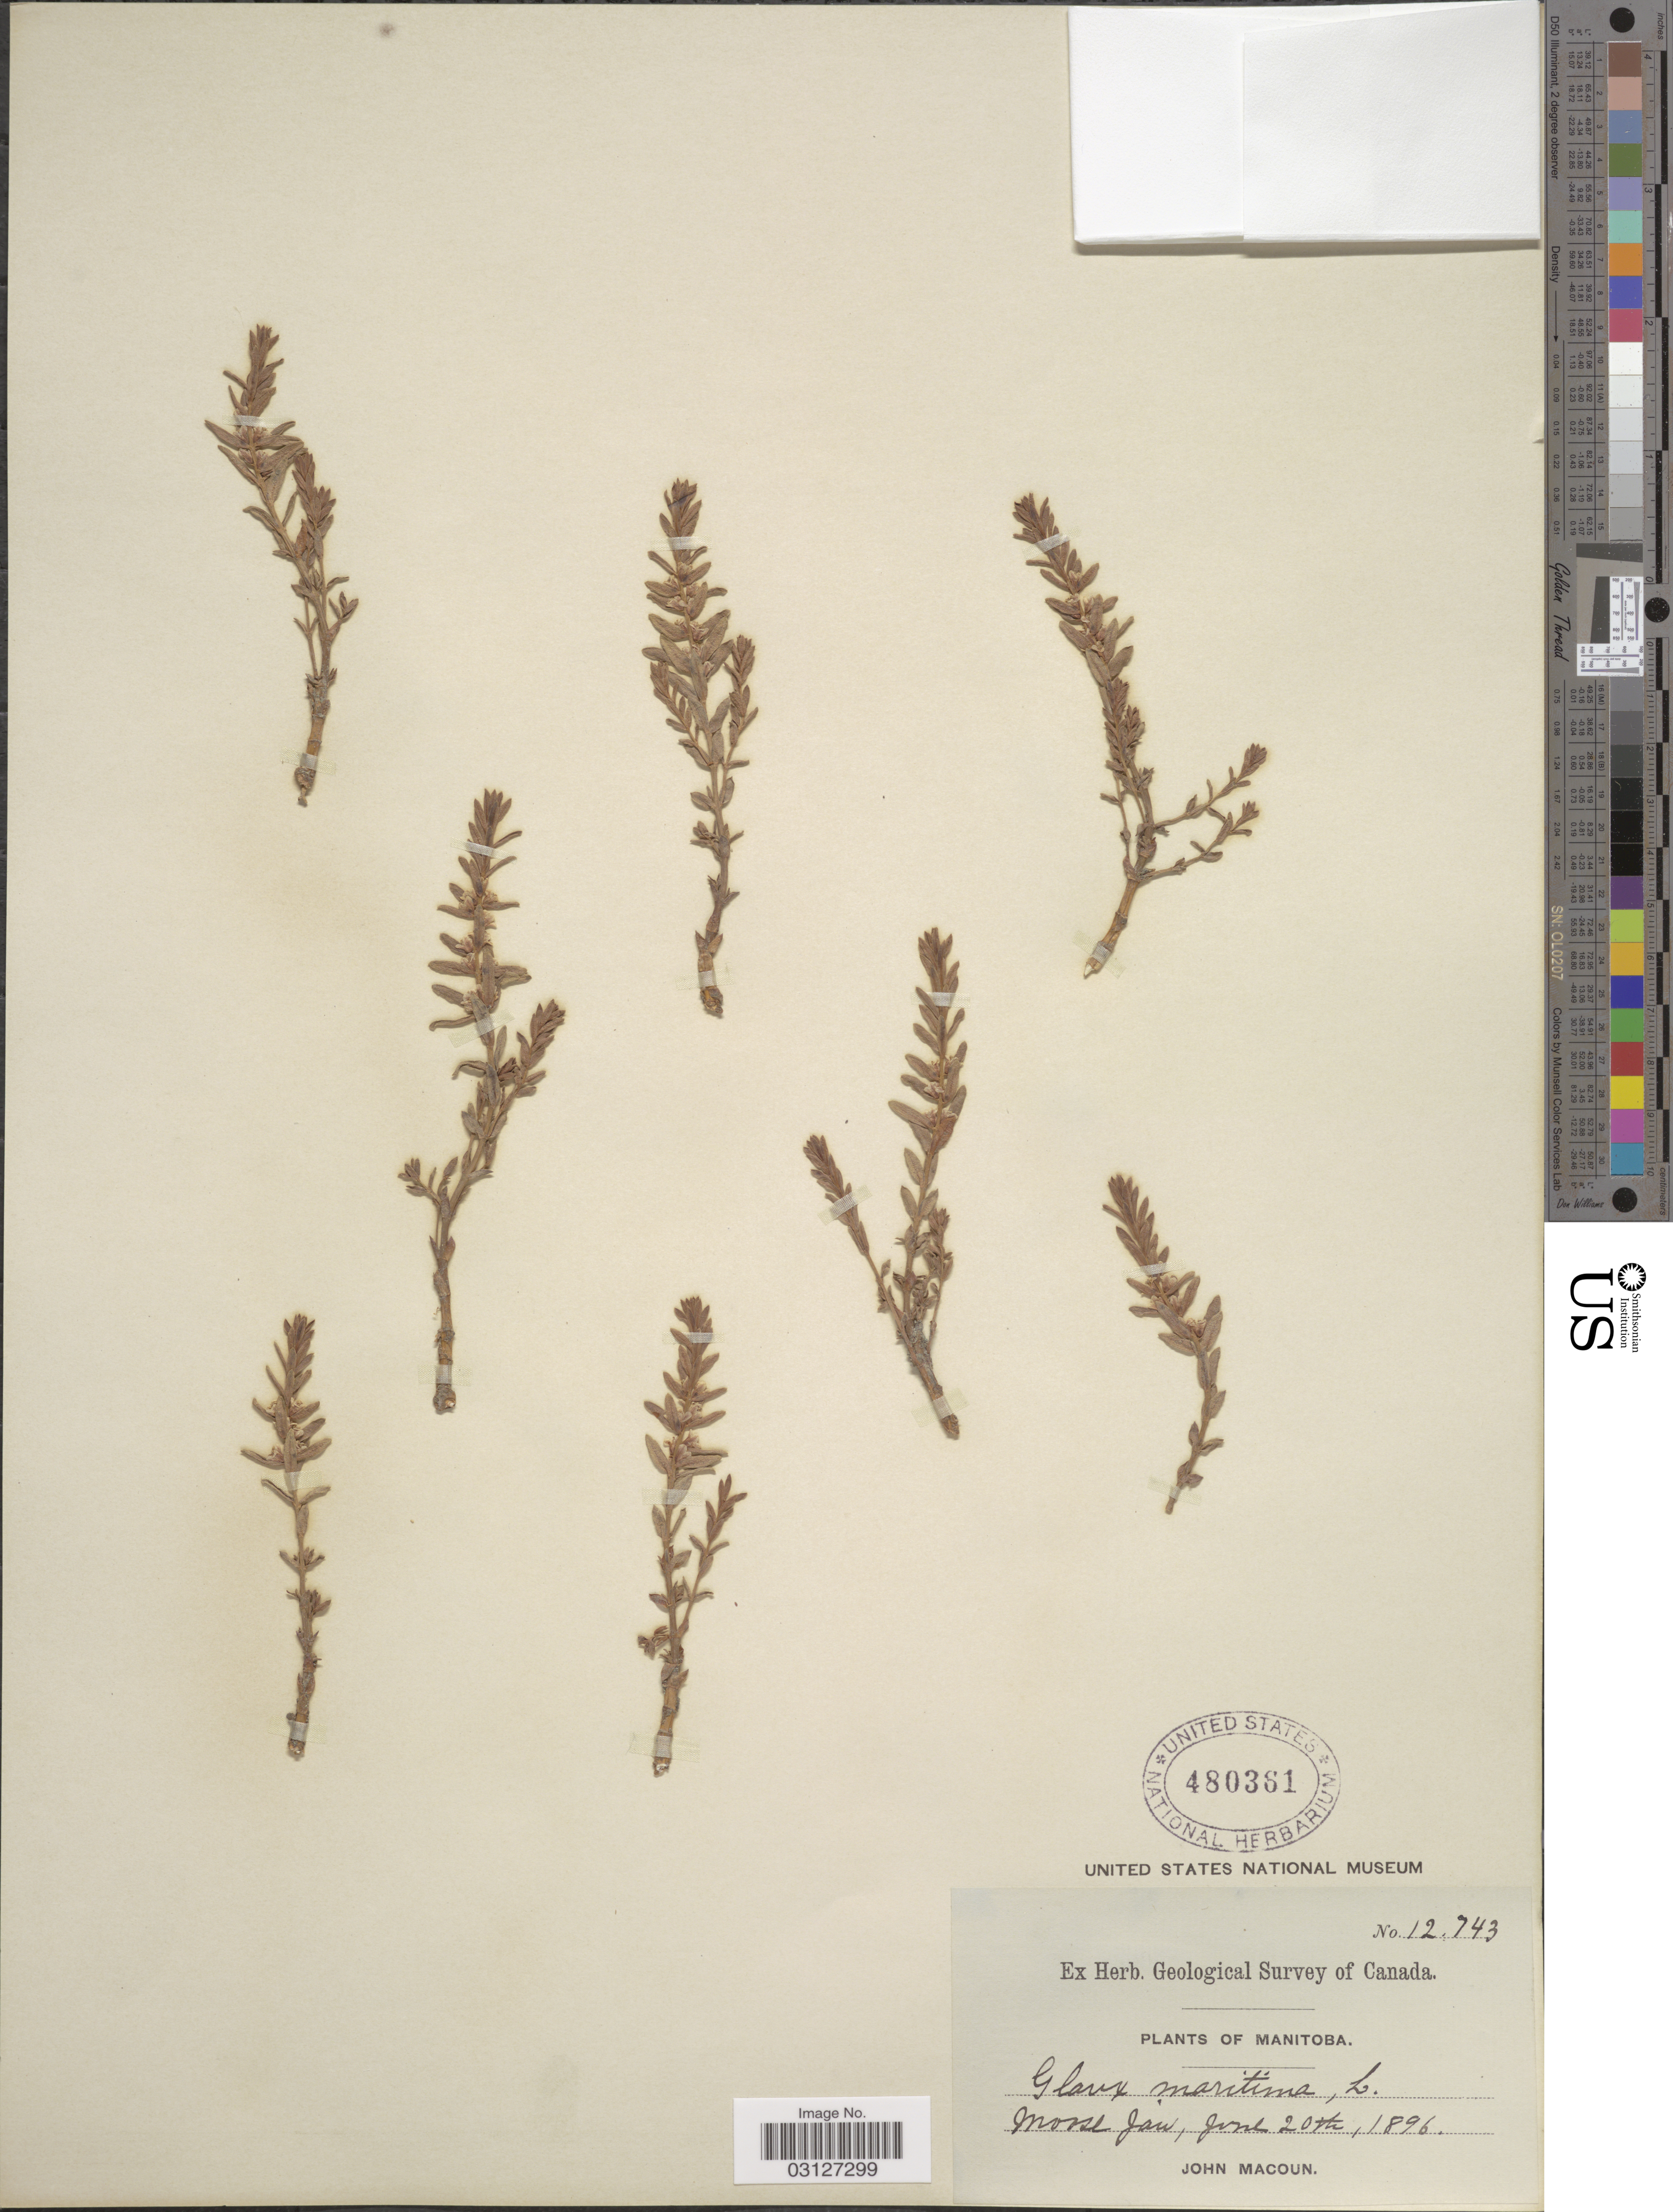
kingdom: Plantae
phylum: Tracheophyta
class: Magnoliopsida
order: Ericales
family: Primulaceae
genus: Glaux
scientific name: Glaux maritima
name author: L.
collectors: J. Macoun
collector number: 12743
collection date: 1896-06-20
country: Canada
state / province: Manitoba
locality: Moose Jaw.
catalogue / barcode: US 480361